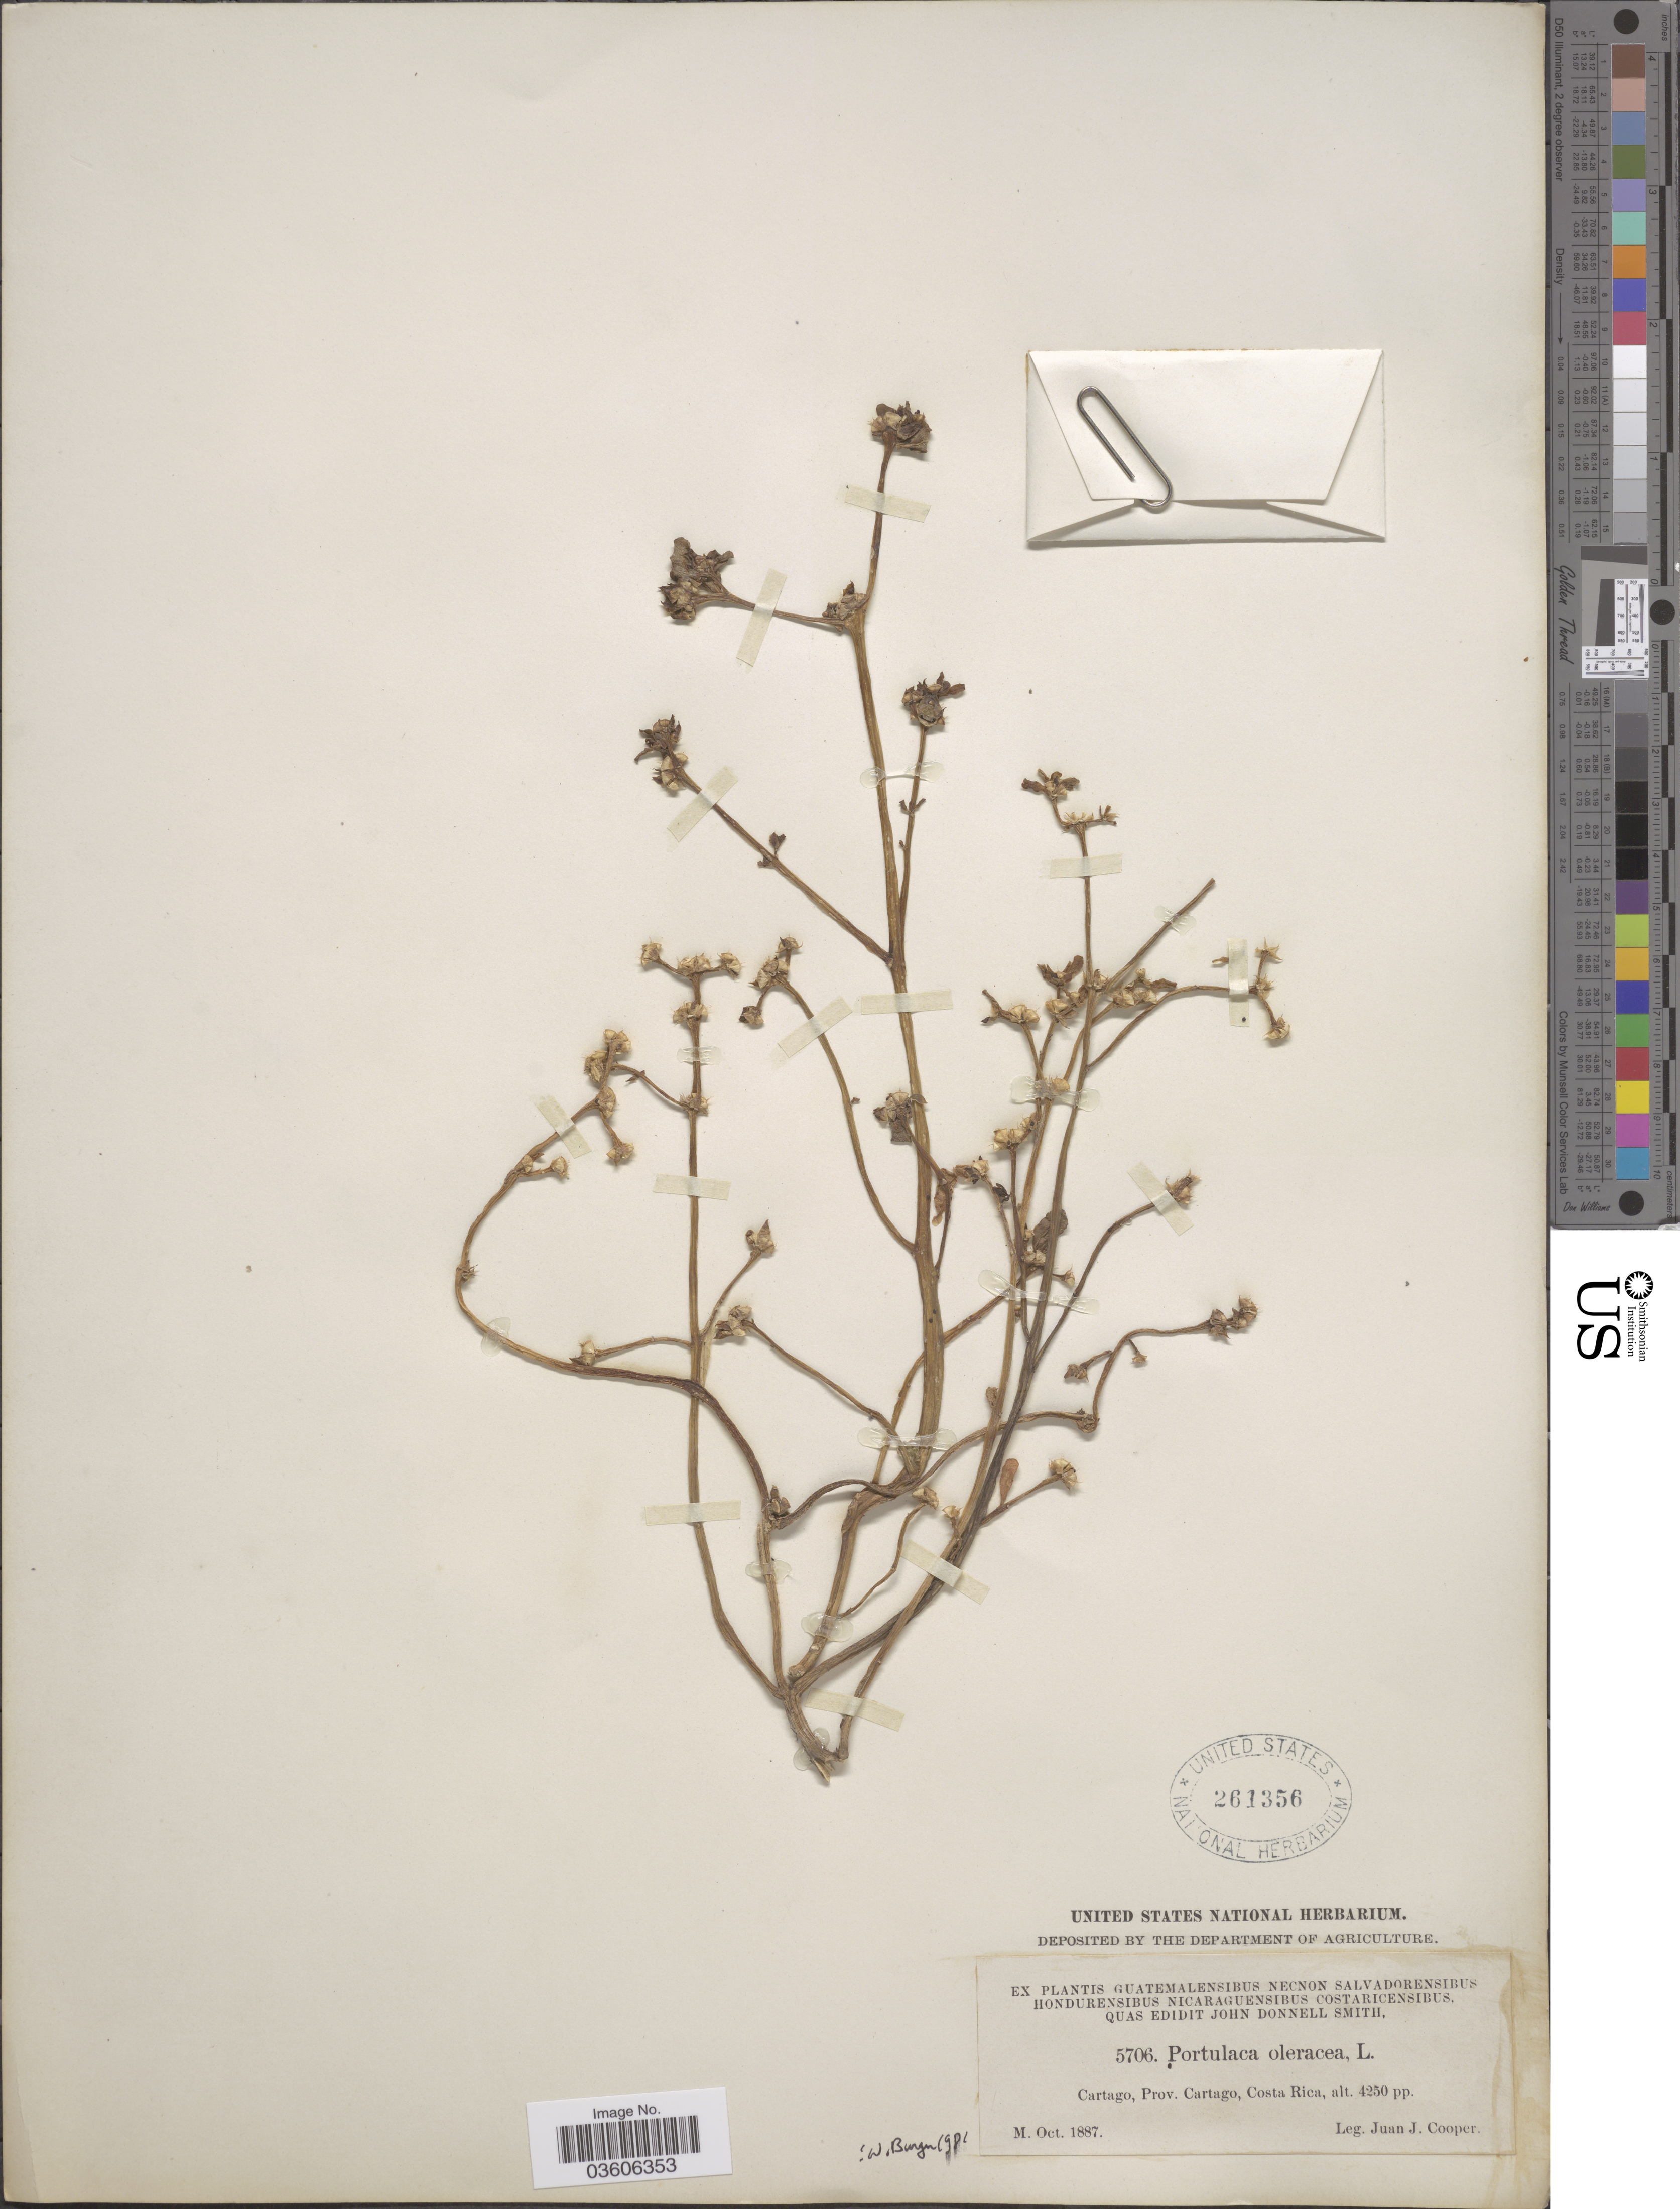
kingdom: Plantae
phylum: Tracheophyta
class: Magnoliopsida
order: Caryophyllales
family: Portulacaceae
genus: Portulaca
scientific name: Portulaca oleracea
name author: L.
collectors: J. J. Cooper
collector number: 5706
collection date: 1887-10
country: Costa Rica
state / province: Cartago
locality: Prov. Cartago.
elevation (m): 1295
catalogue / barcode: US 261356